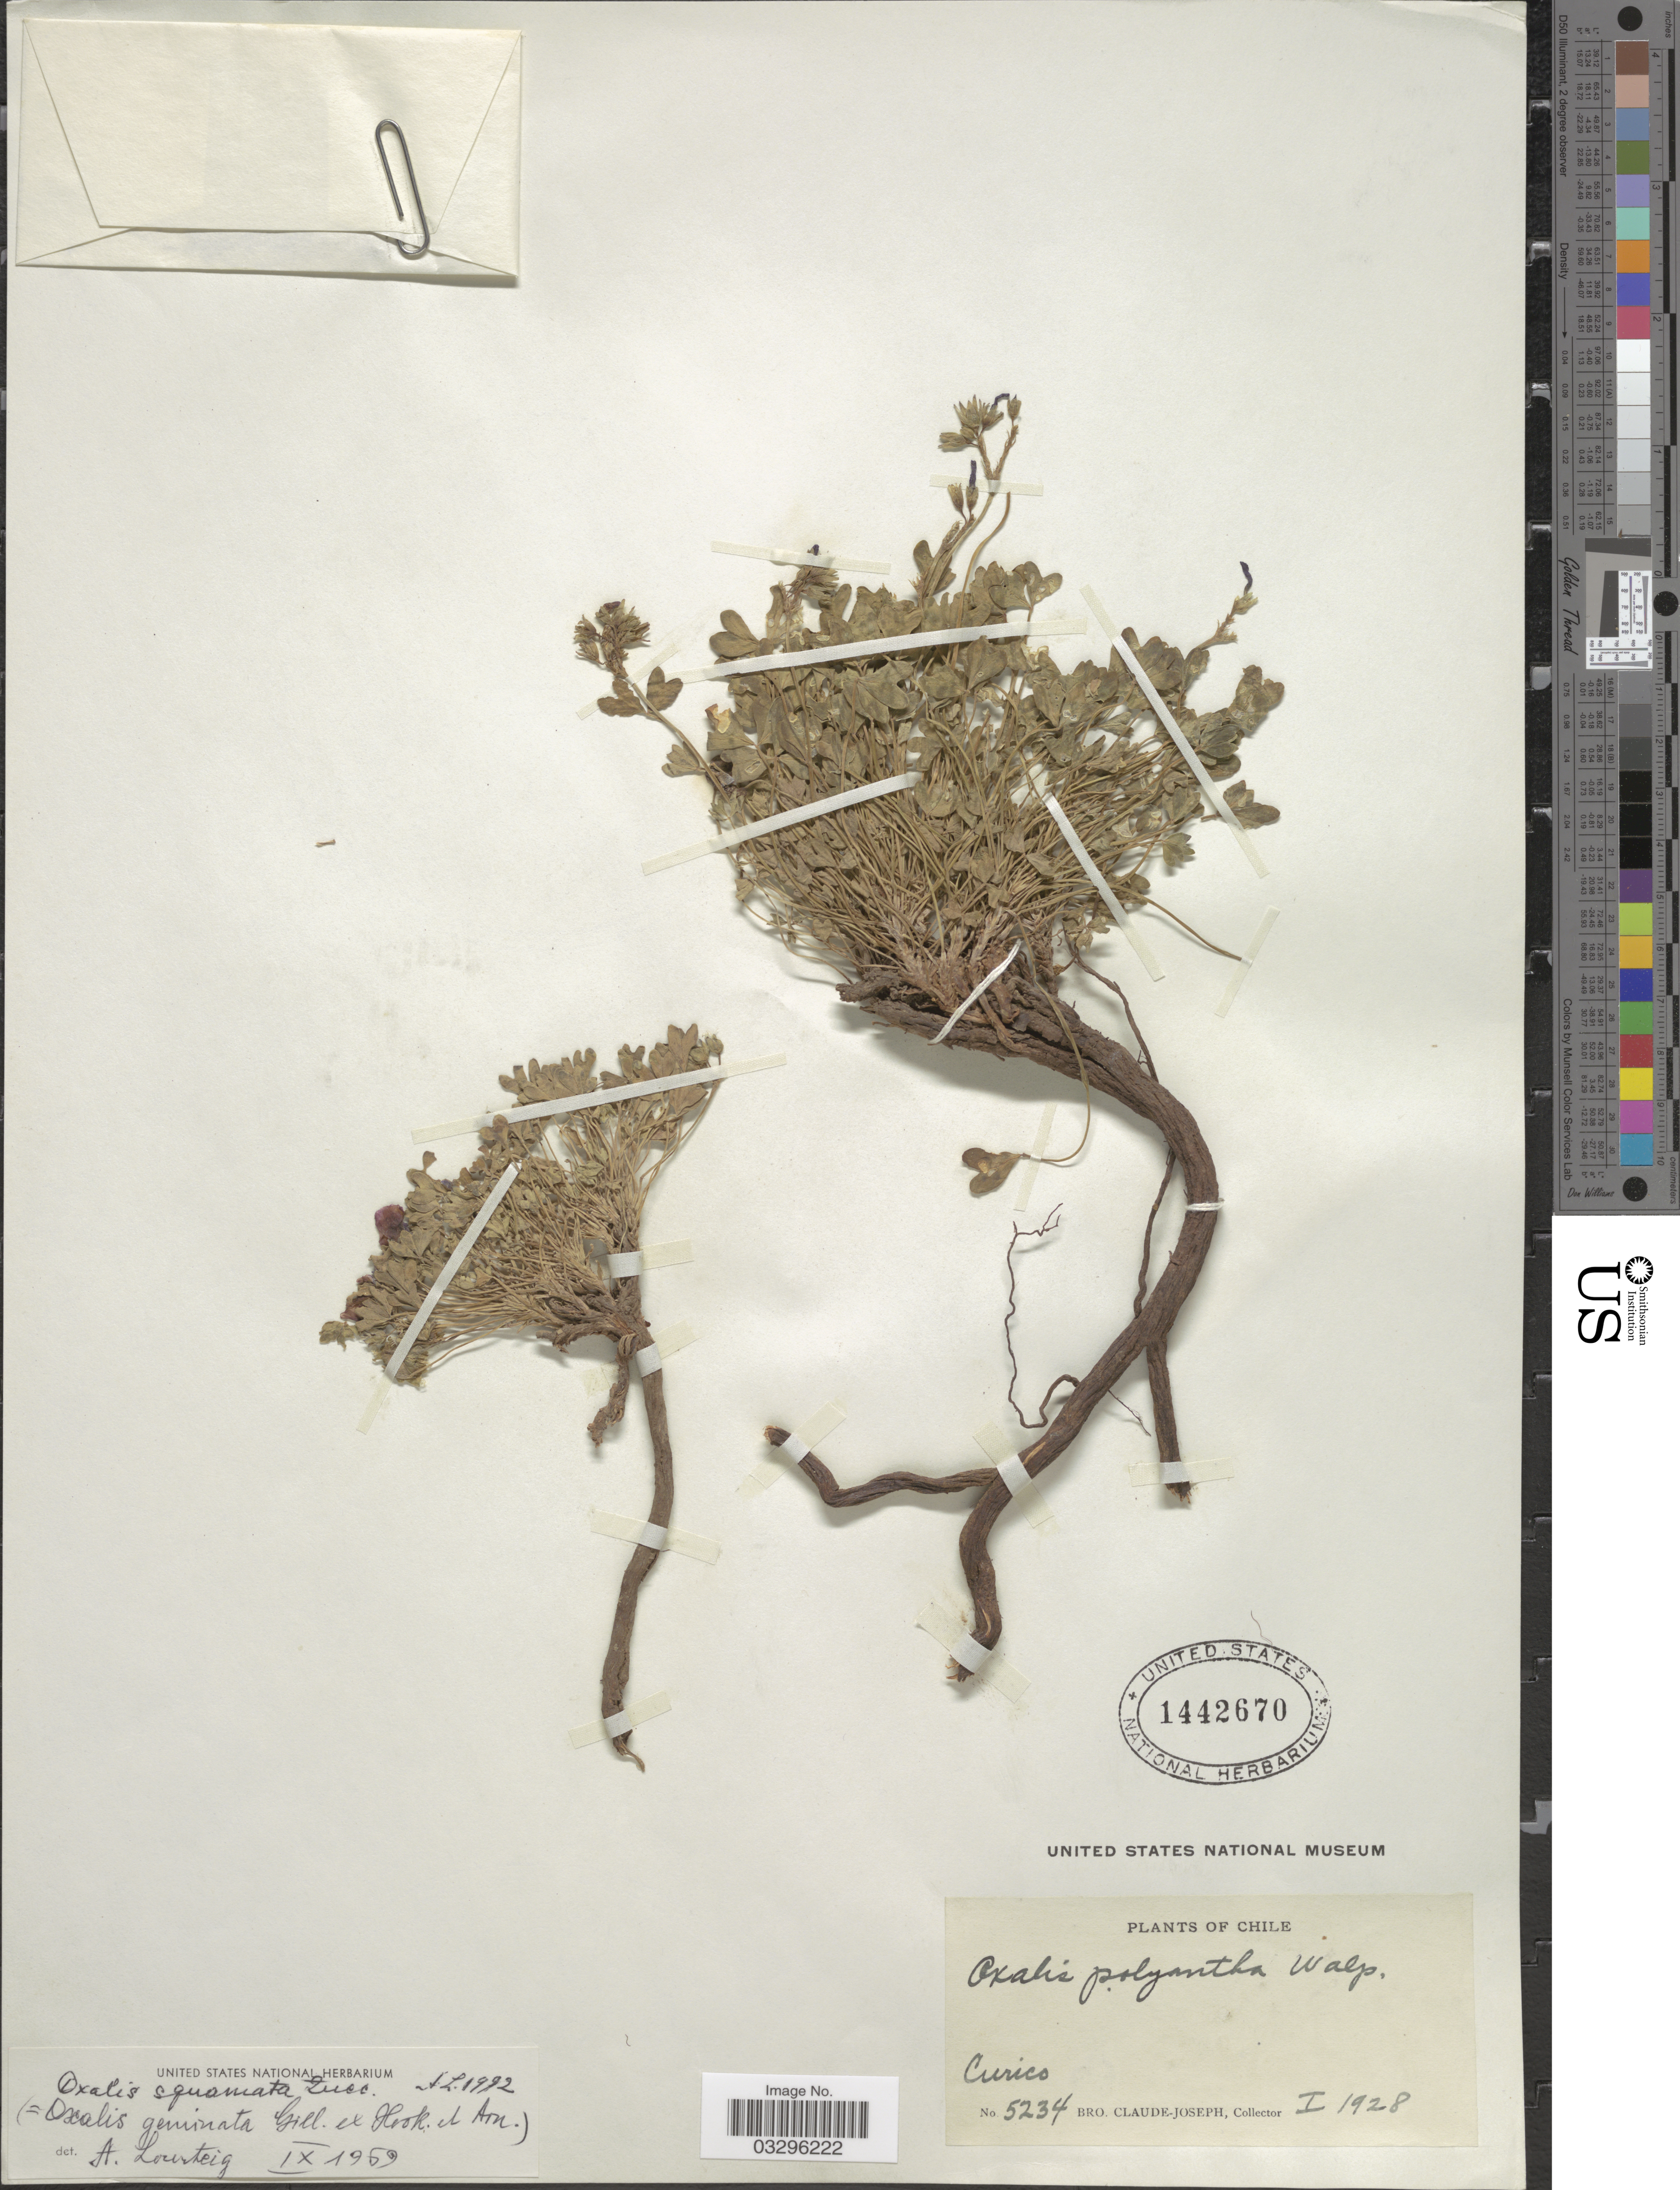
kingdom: Plantae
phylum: Tracheophyta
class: Magnoliopsida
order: Oxalidales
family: Oxalidaceae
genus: Oxalis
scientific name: Oxalis squamata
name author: Zucc.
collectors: Bro. Claude-Joseph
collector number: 5234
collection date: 1928-01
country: Chile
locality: Curico.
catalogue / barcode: US 1442670